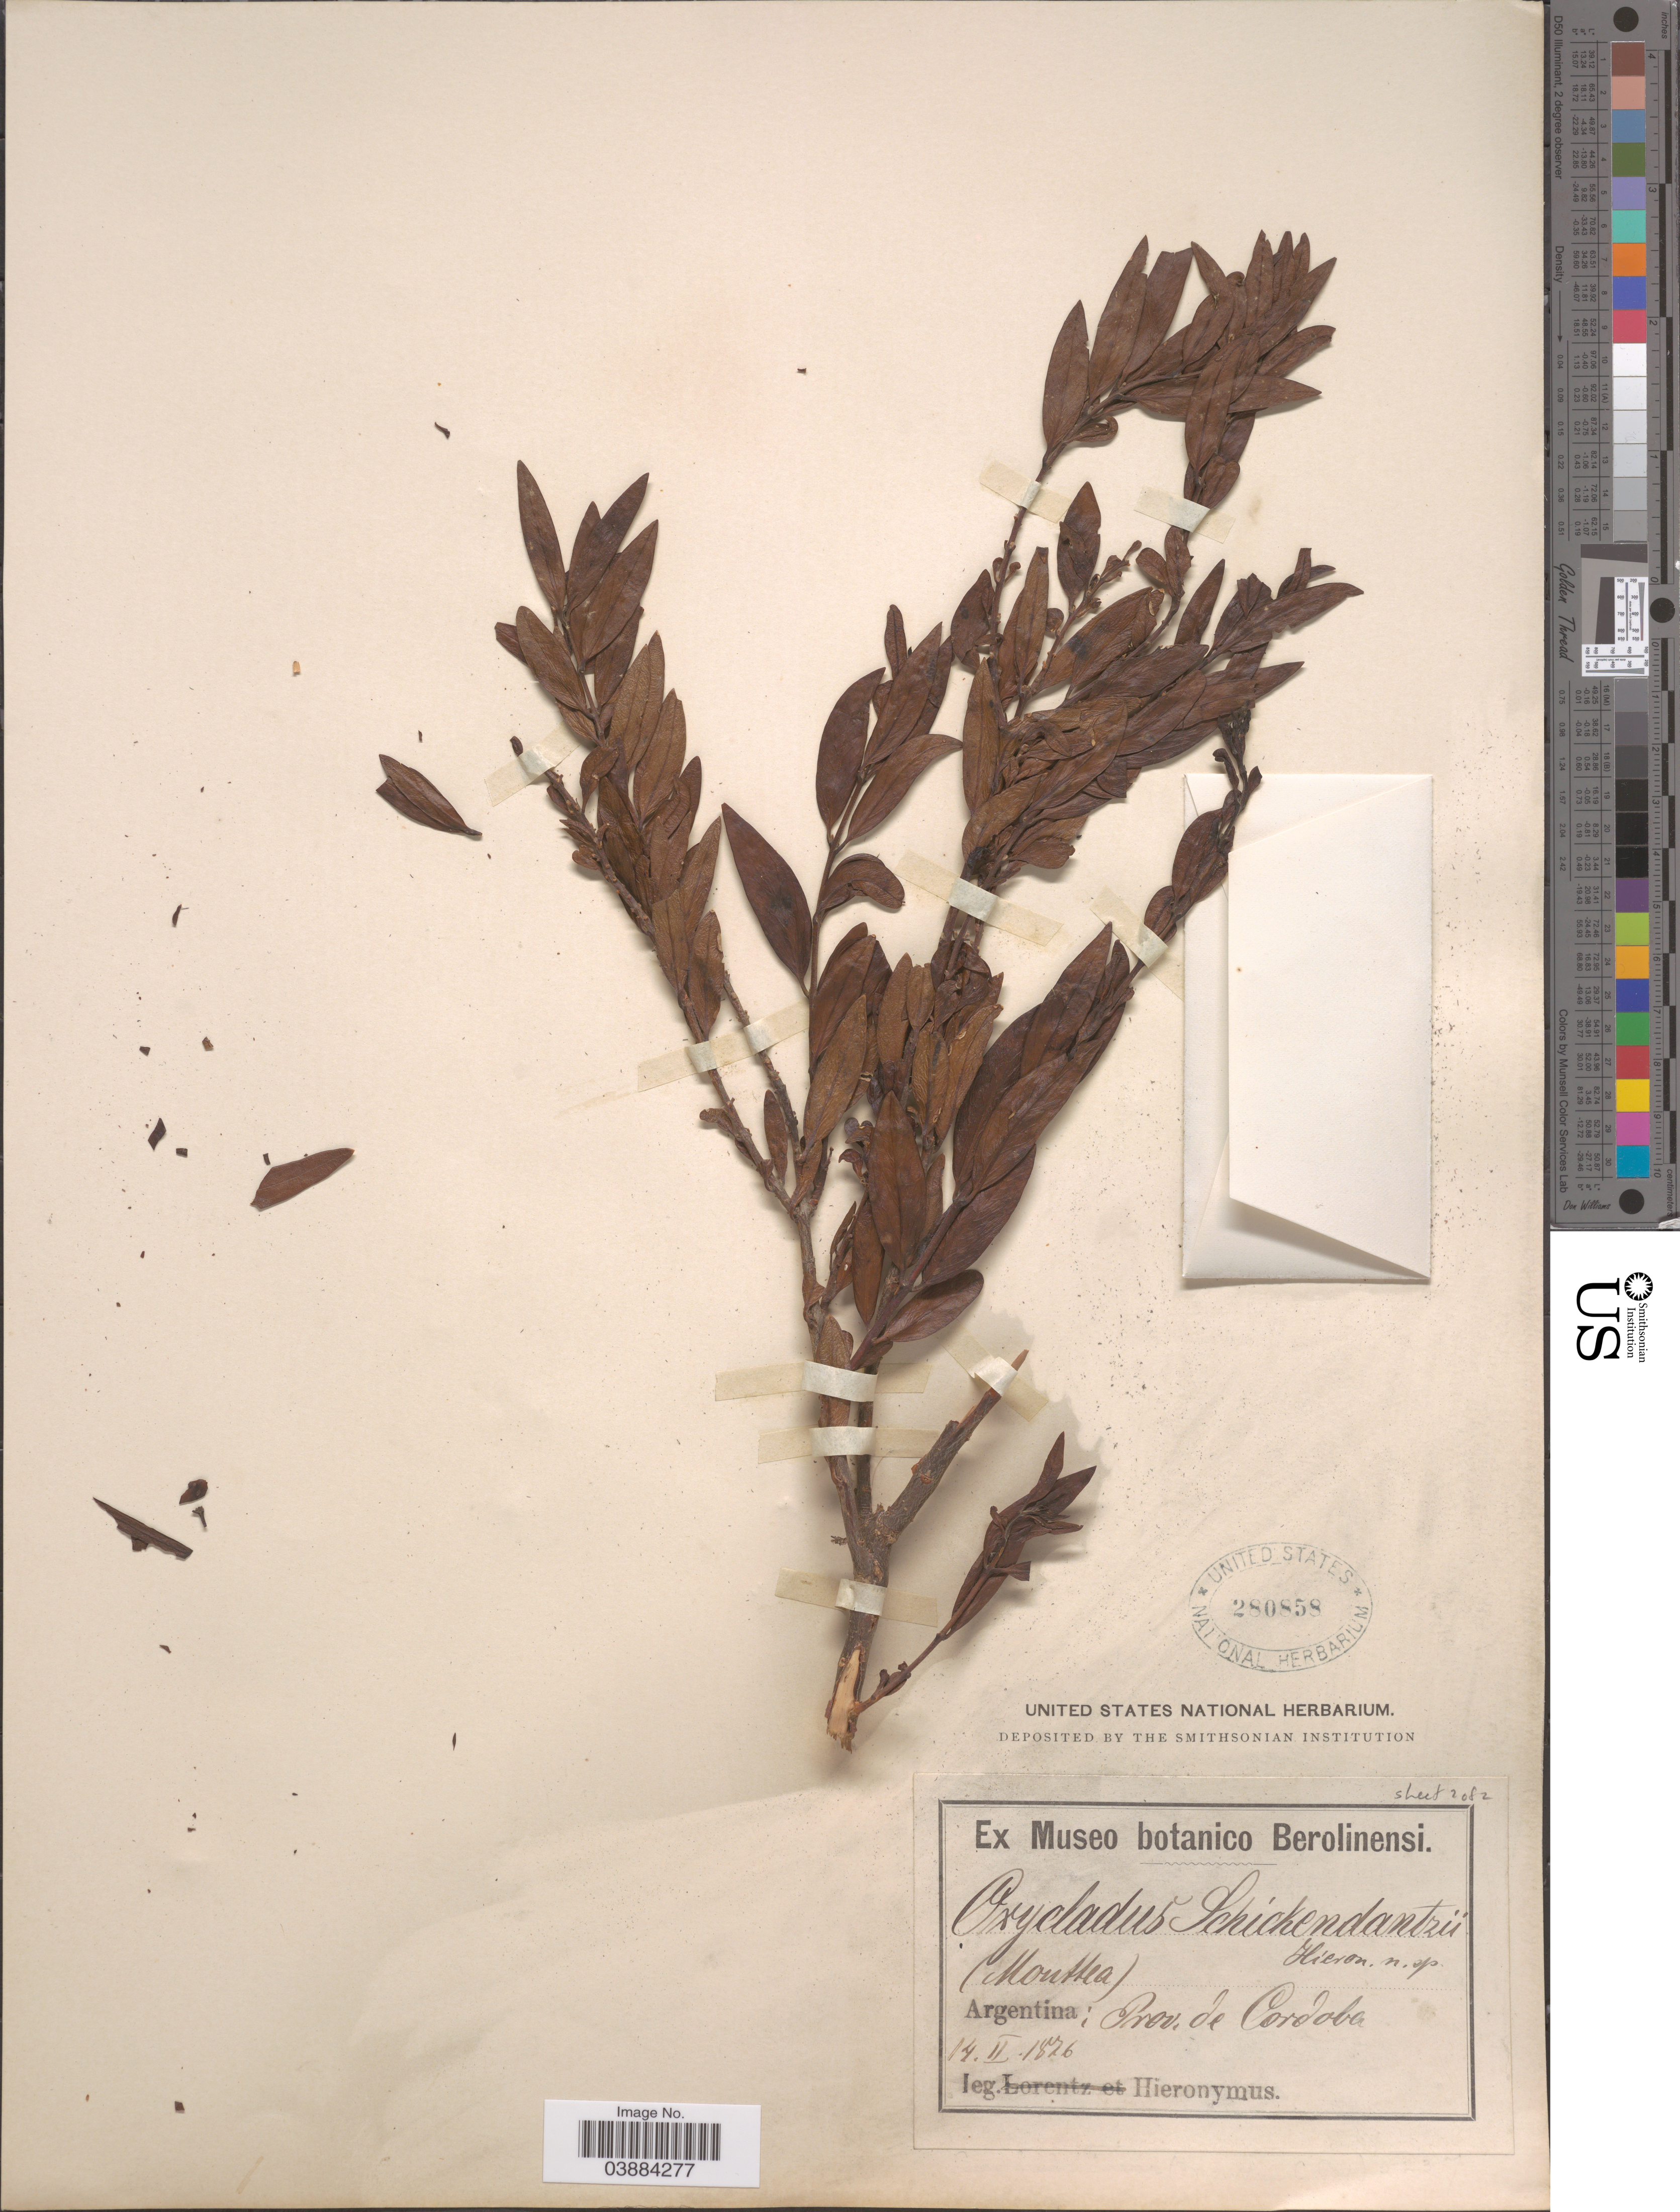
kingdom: Plantae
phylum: Tracheophyta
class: Magnoliopsida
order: Lamiales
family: Plantaginaceae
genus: Monttea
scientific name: Monttea schickendantzii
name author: Griseb.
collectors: -. Hieronymus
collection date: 1876-02-14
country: Argentina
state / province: Cordoba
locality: Prov. de Cordoba.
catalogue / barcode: US 280858